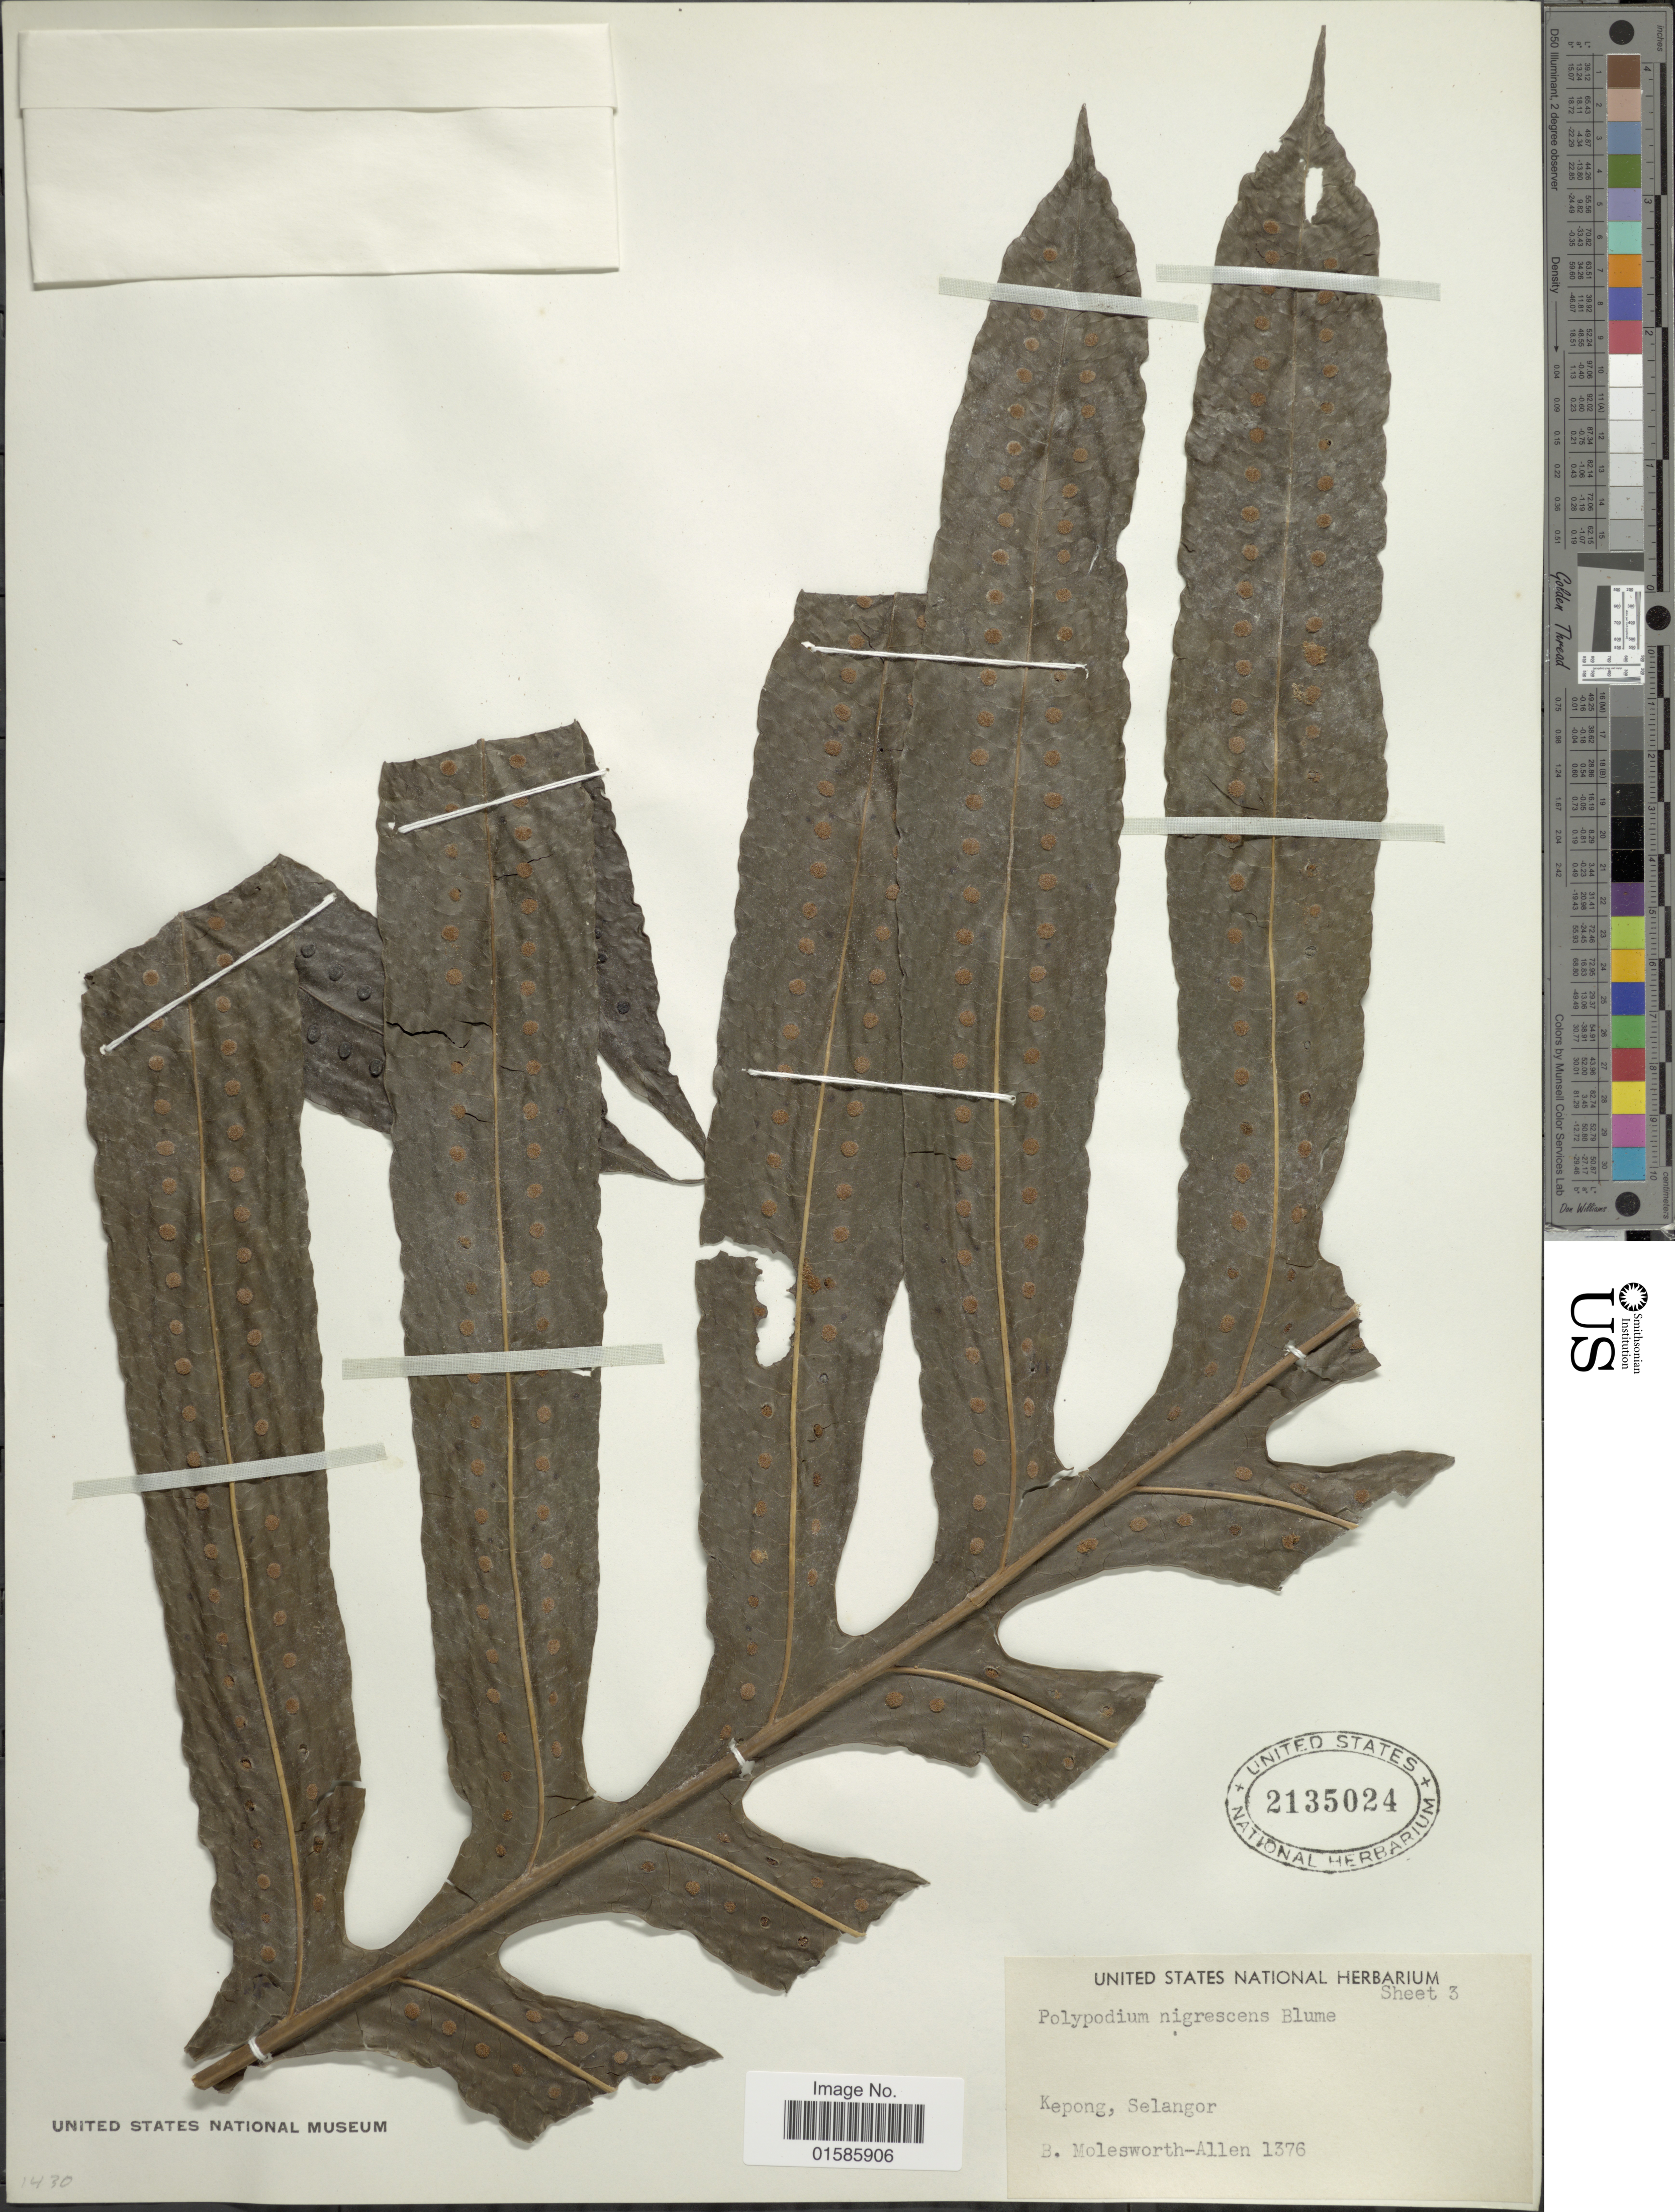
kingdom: Plantae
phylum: Tracheophyta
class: Polypodiopsida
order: Polypodiales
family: Polypodiaceae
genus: Microsorum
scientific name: Microsorum nigrescens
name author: (Blume) Copel.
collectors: B. E. G. Molesworth-Allen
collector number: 1376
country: Malaysia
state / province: Selangor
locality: Kepong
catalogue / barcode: US 2135024